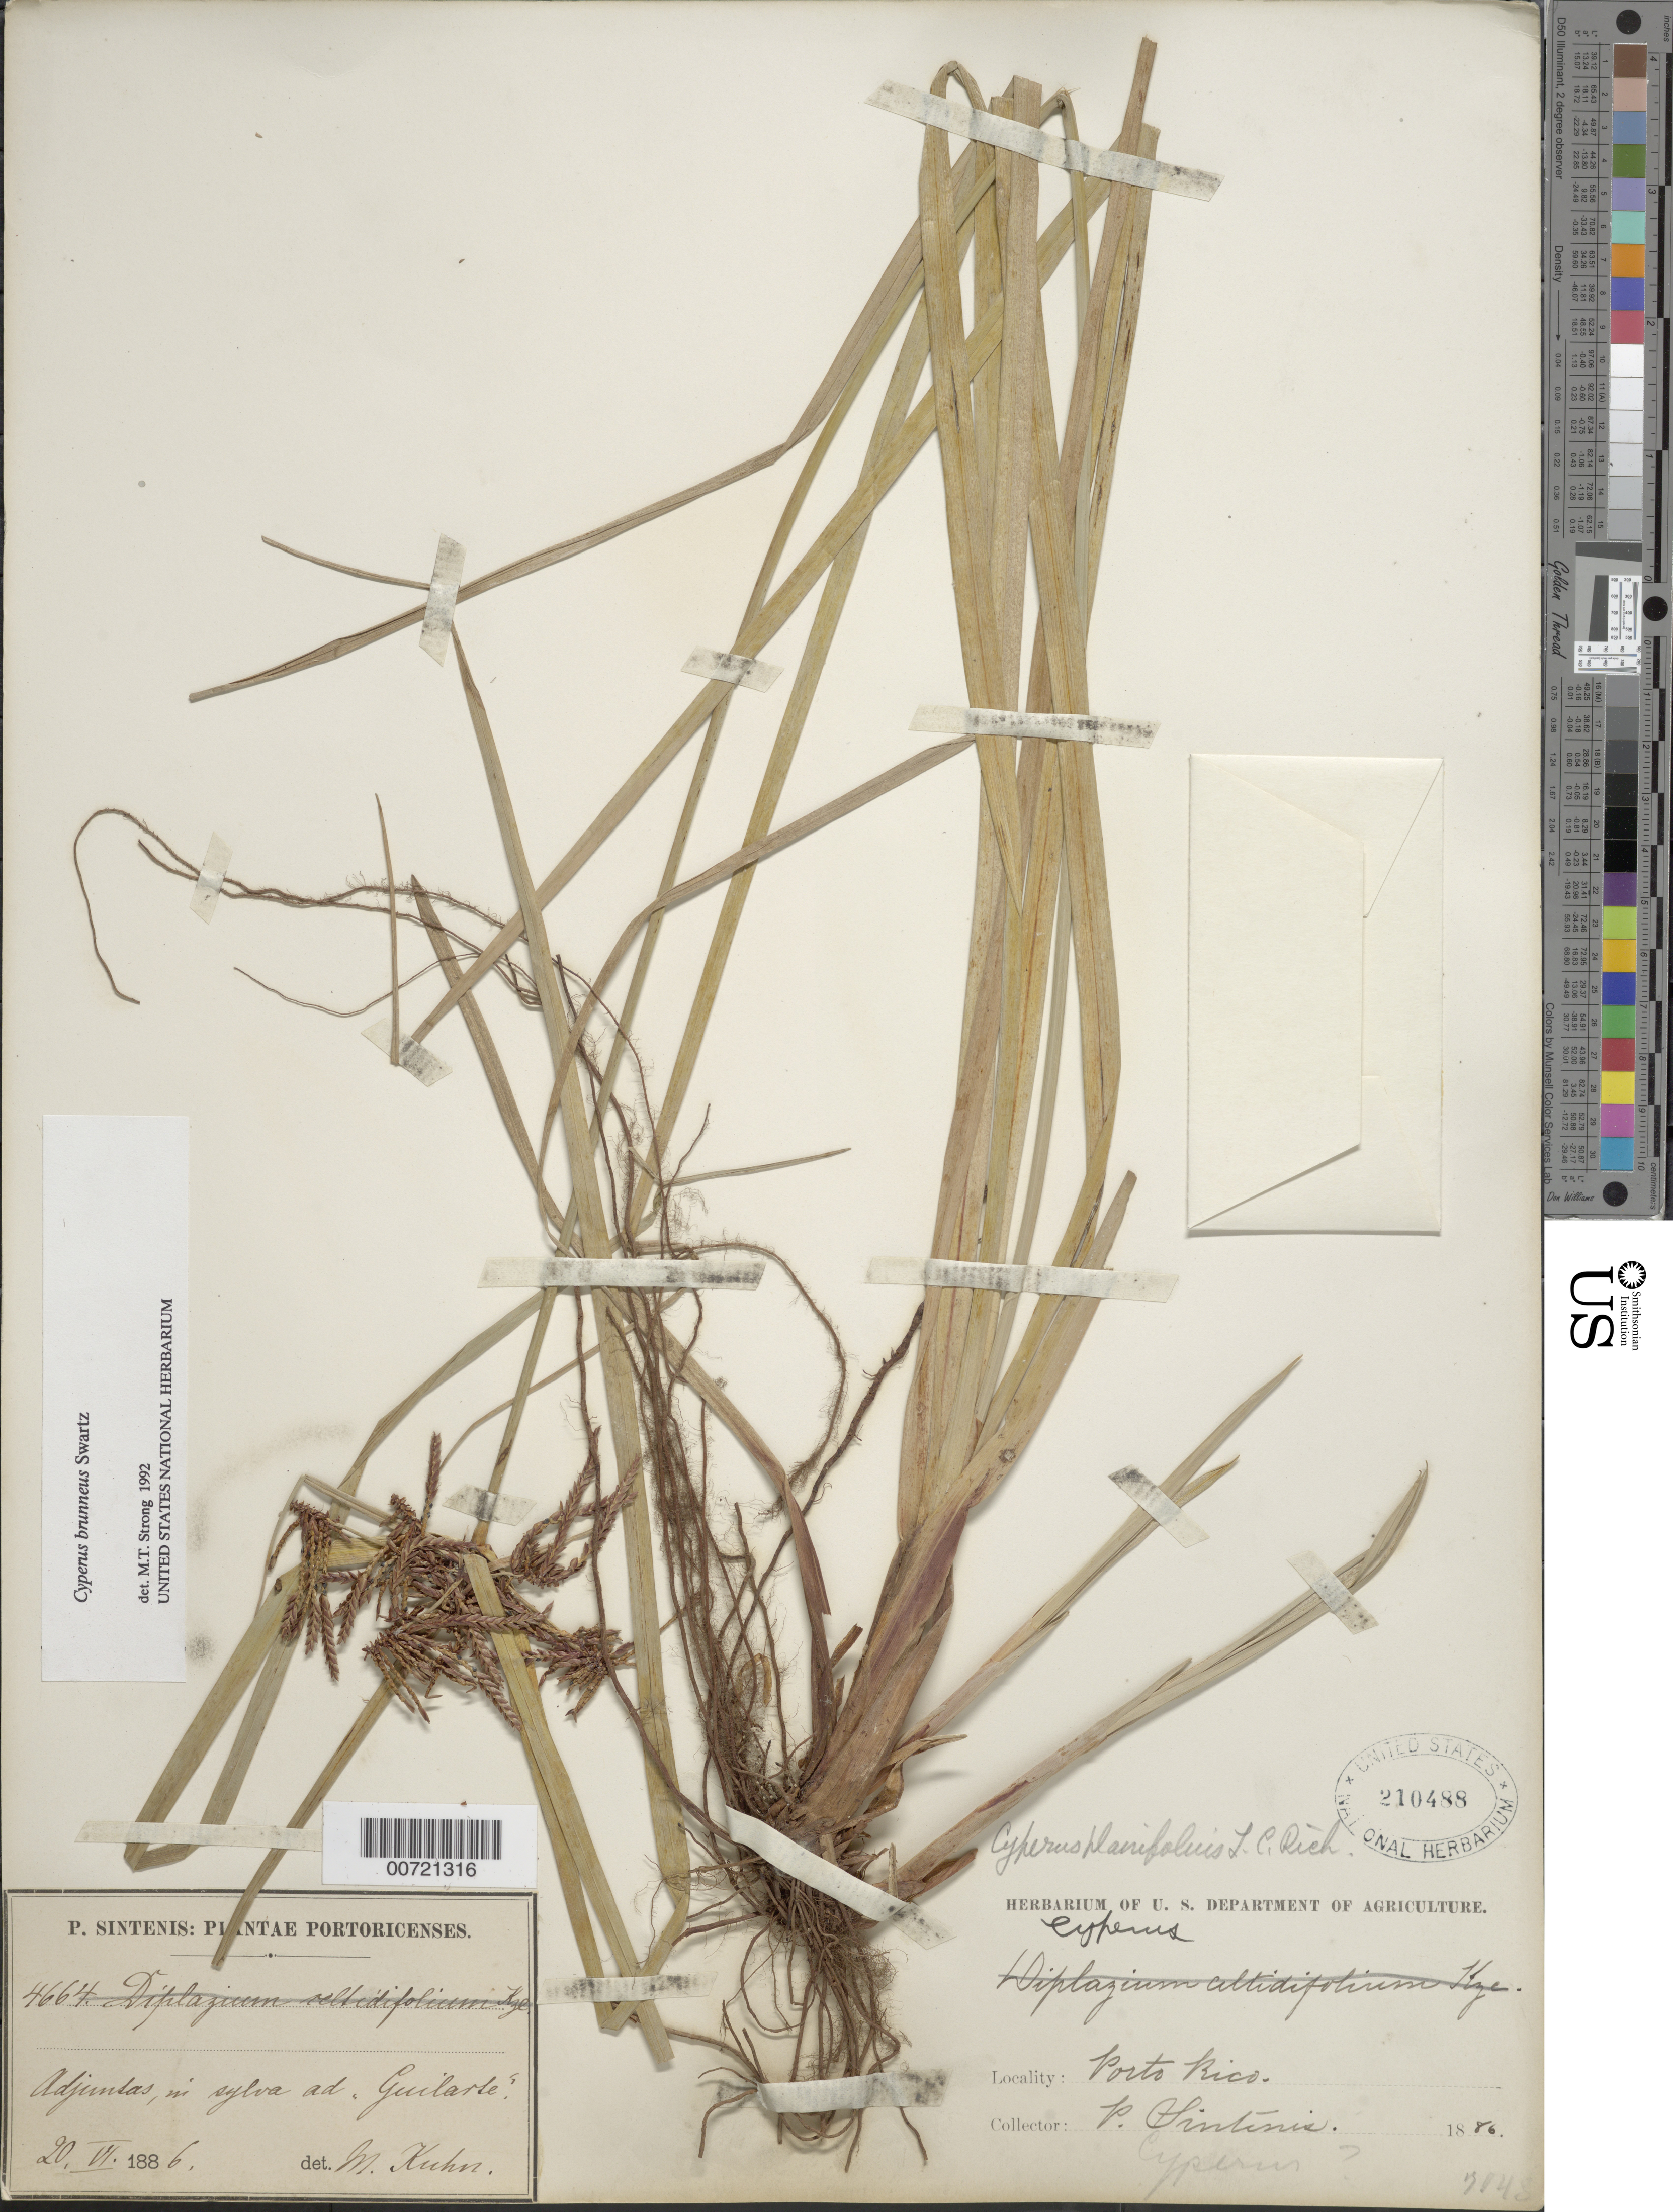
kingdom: Plantae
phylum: Tracheophyta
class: Liliopsida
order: Poales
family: Cyperaceae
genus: Cyperus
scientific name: Cyperus brunneus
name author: Sw.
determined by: Strong, M. T., (US), Smithsonian Institution - National Museum of Natural History (UNITED STATES)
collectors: P. Sintenis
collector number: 4664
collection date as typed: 20 Jun 1886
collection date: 1886-06-20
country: Puerto Rico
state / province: Adjuntas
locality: Adjuntas.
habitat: In sylva ad Guilarte.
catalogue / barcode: US 210488